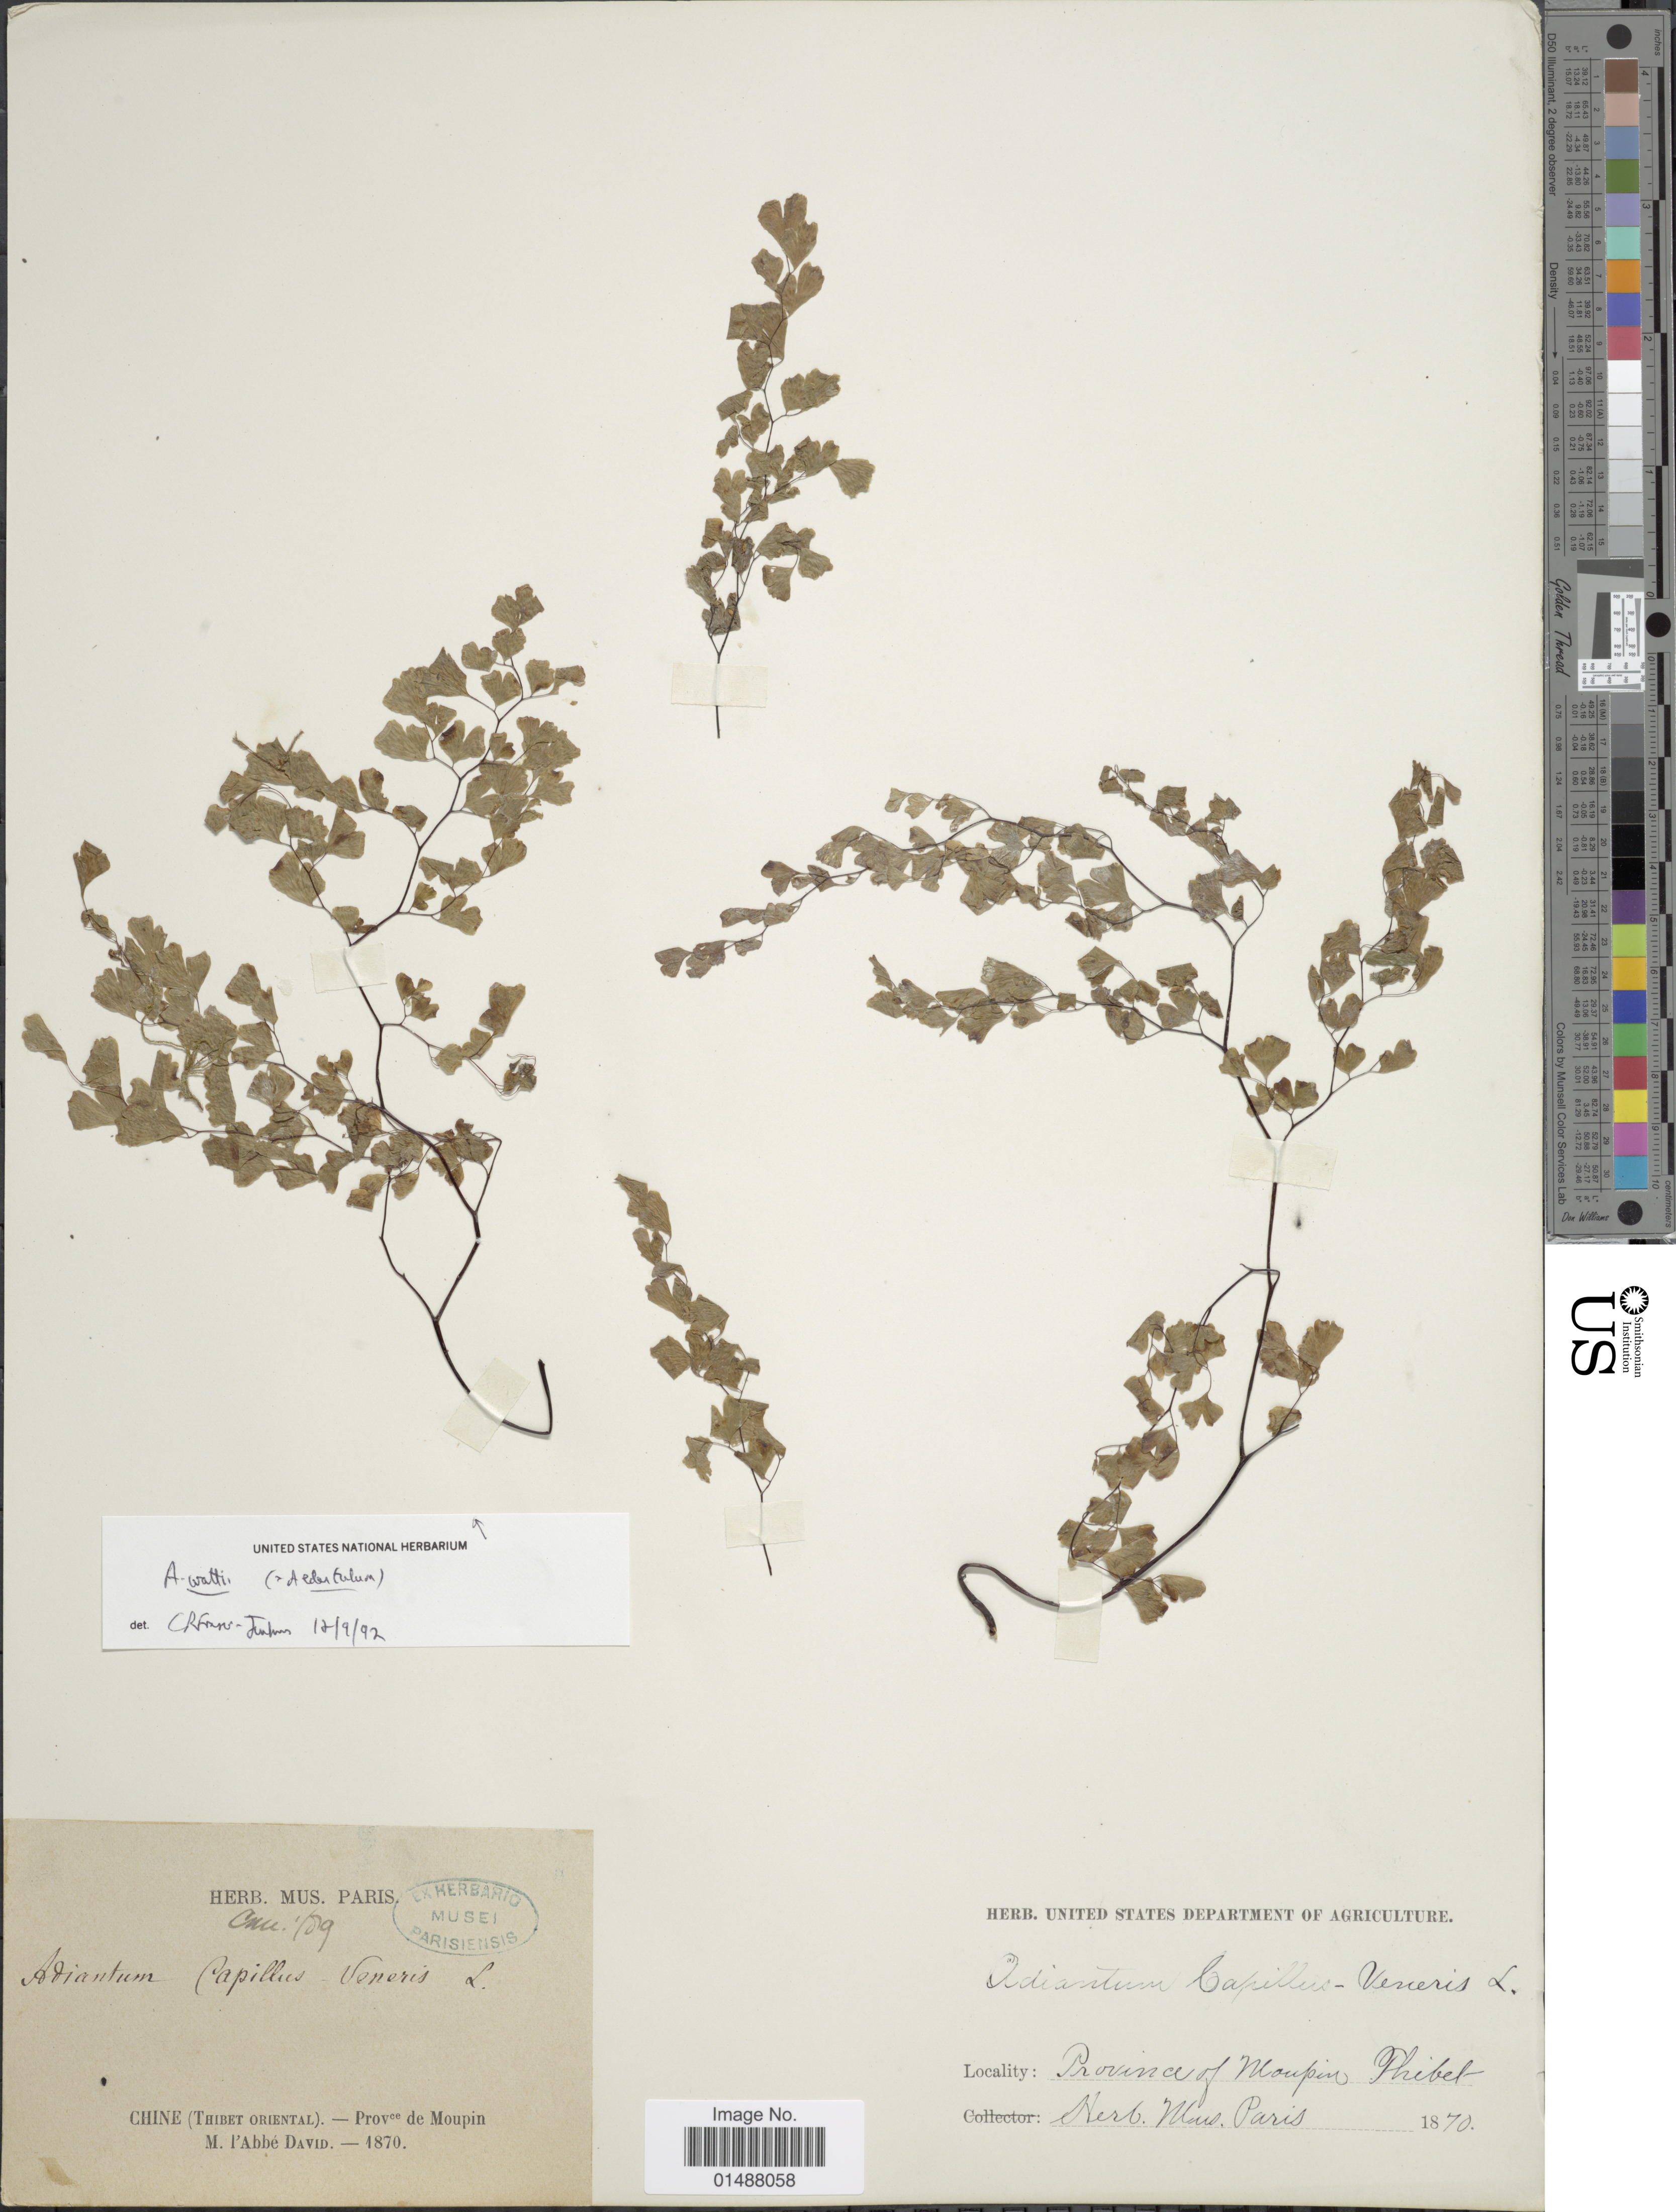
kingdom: Plantae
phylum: Tracheophyta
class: Polypodiopsida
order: Polypodiales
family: Pteridaceae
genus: Adiantum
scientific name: Adiantum capillus-veneris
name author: L.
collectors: M. Paris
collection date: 1870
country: China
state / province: Xizang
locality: (Thibet oriental), Province of Moupin